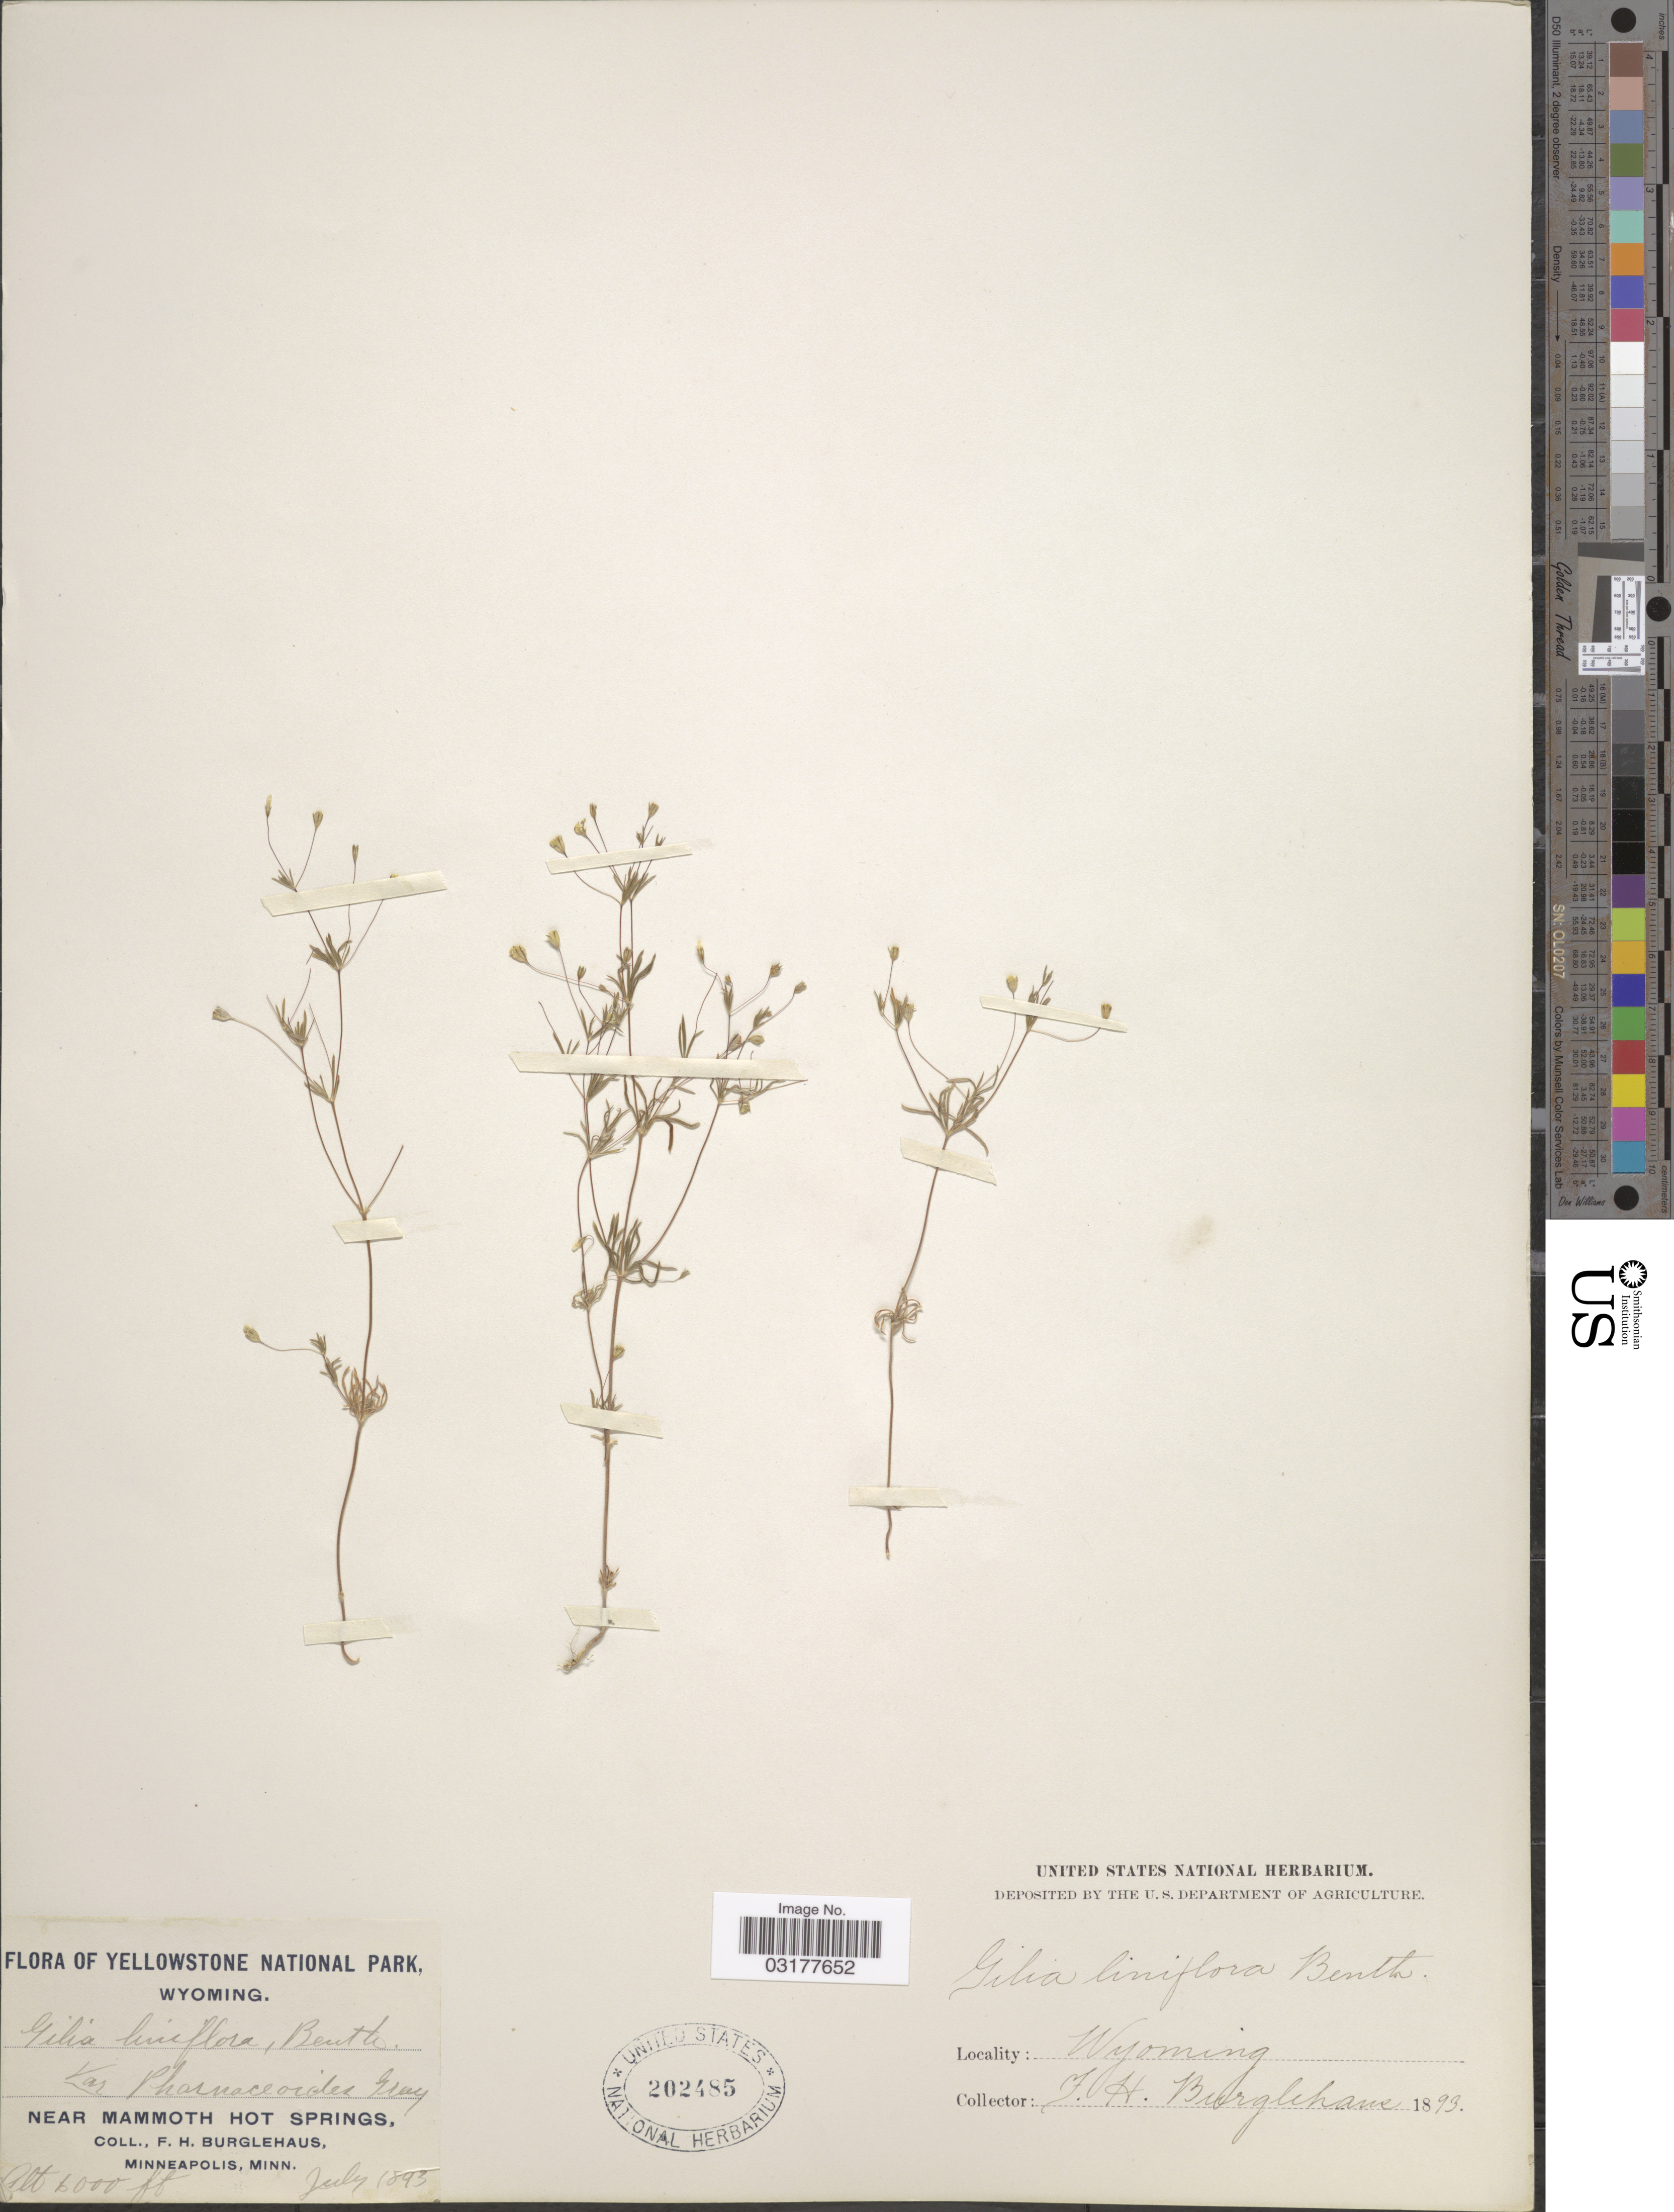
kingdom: Plantae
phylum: Tracheophyta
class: Magnoliopsida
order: Ericales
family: Polemoniaceae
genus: Leptosiphon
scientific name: Leptosiphon septentrionalis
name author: (H. Mason) J.M. Porter & L.A. Johnson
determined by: Strong, Mark T., (BOT), Smithsonian Institution - National Museum of Natural History (UNITED STATES)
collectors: F. Burglehaus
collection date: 1893-07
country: United States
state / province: Wyoming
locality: Yellowstone National Park. Near Mammoth Hot Springs.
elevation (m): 1829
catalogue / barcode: US 202485